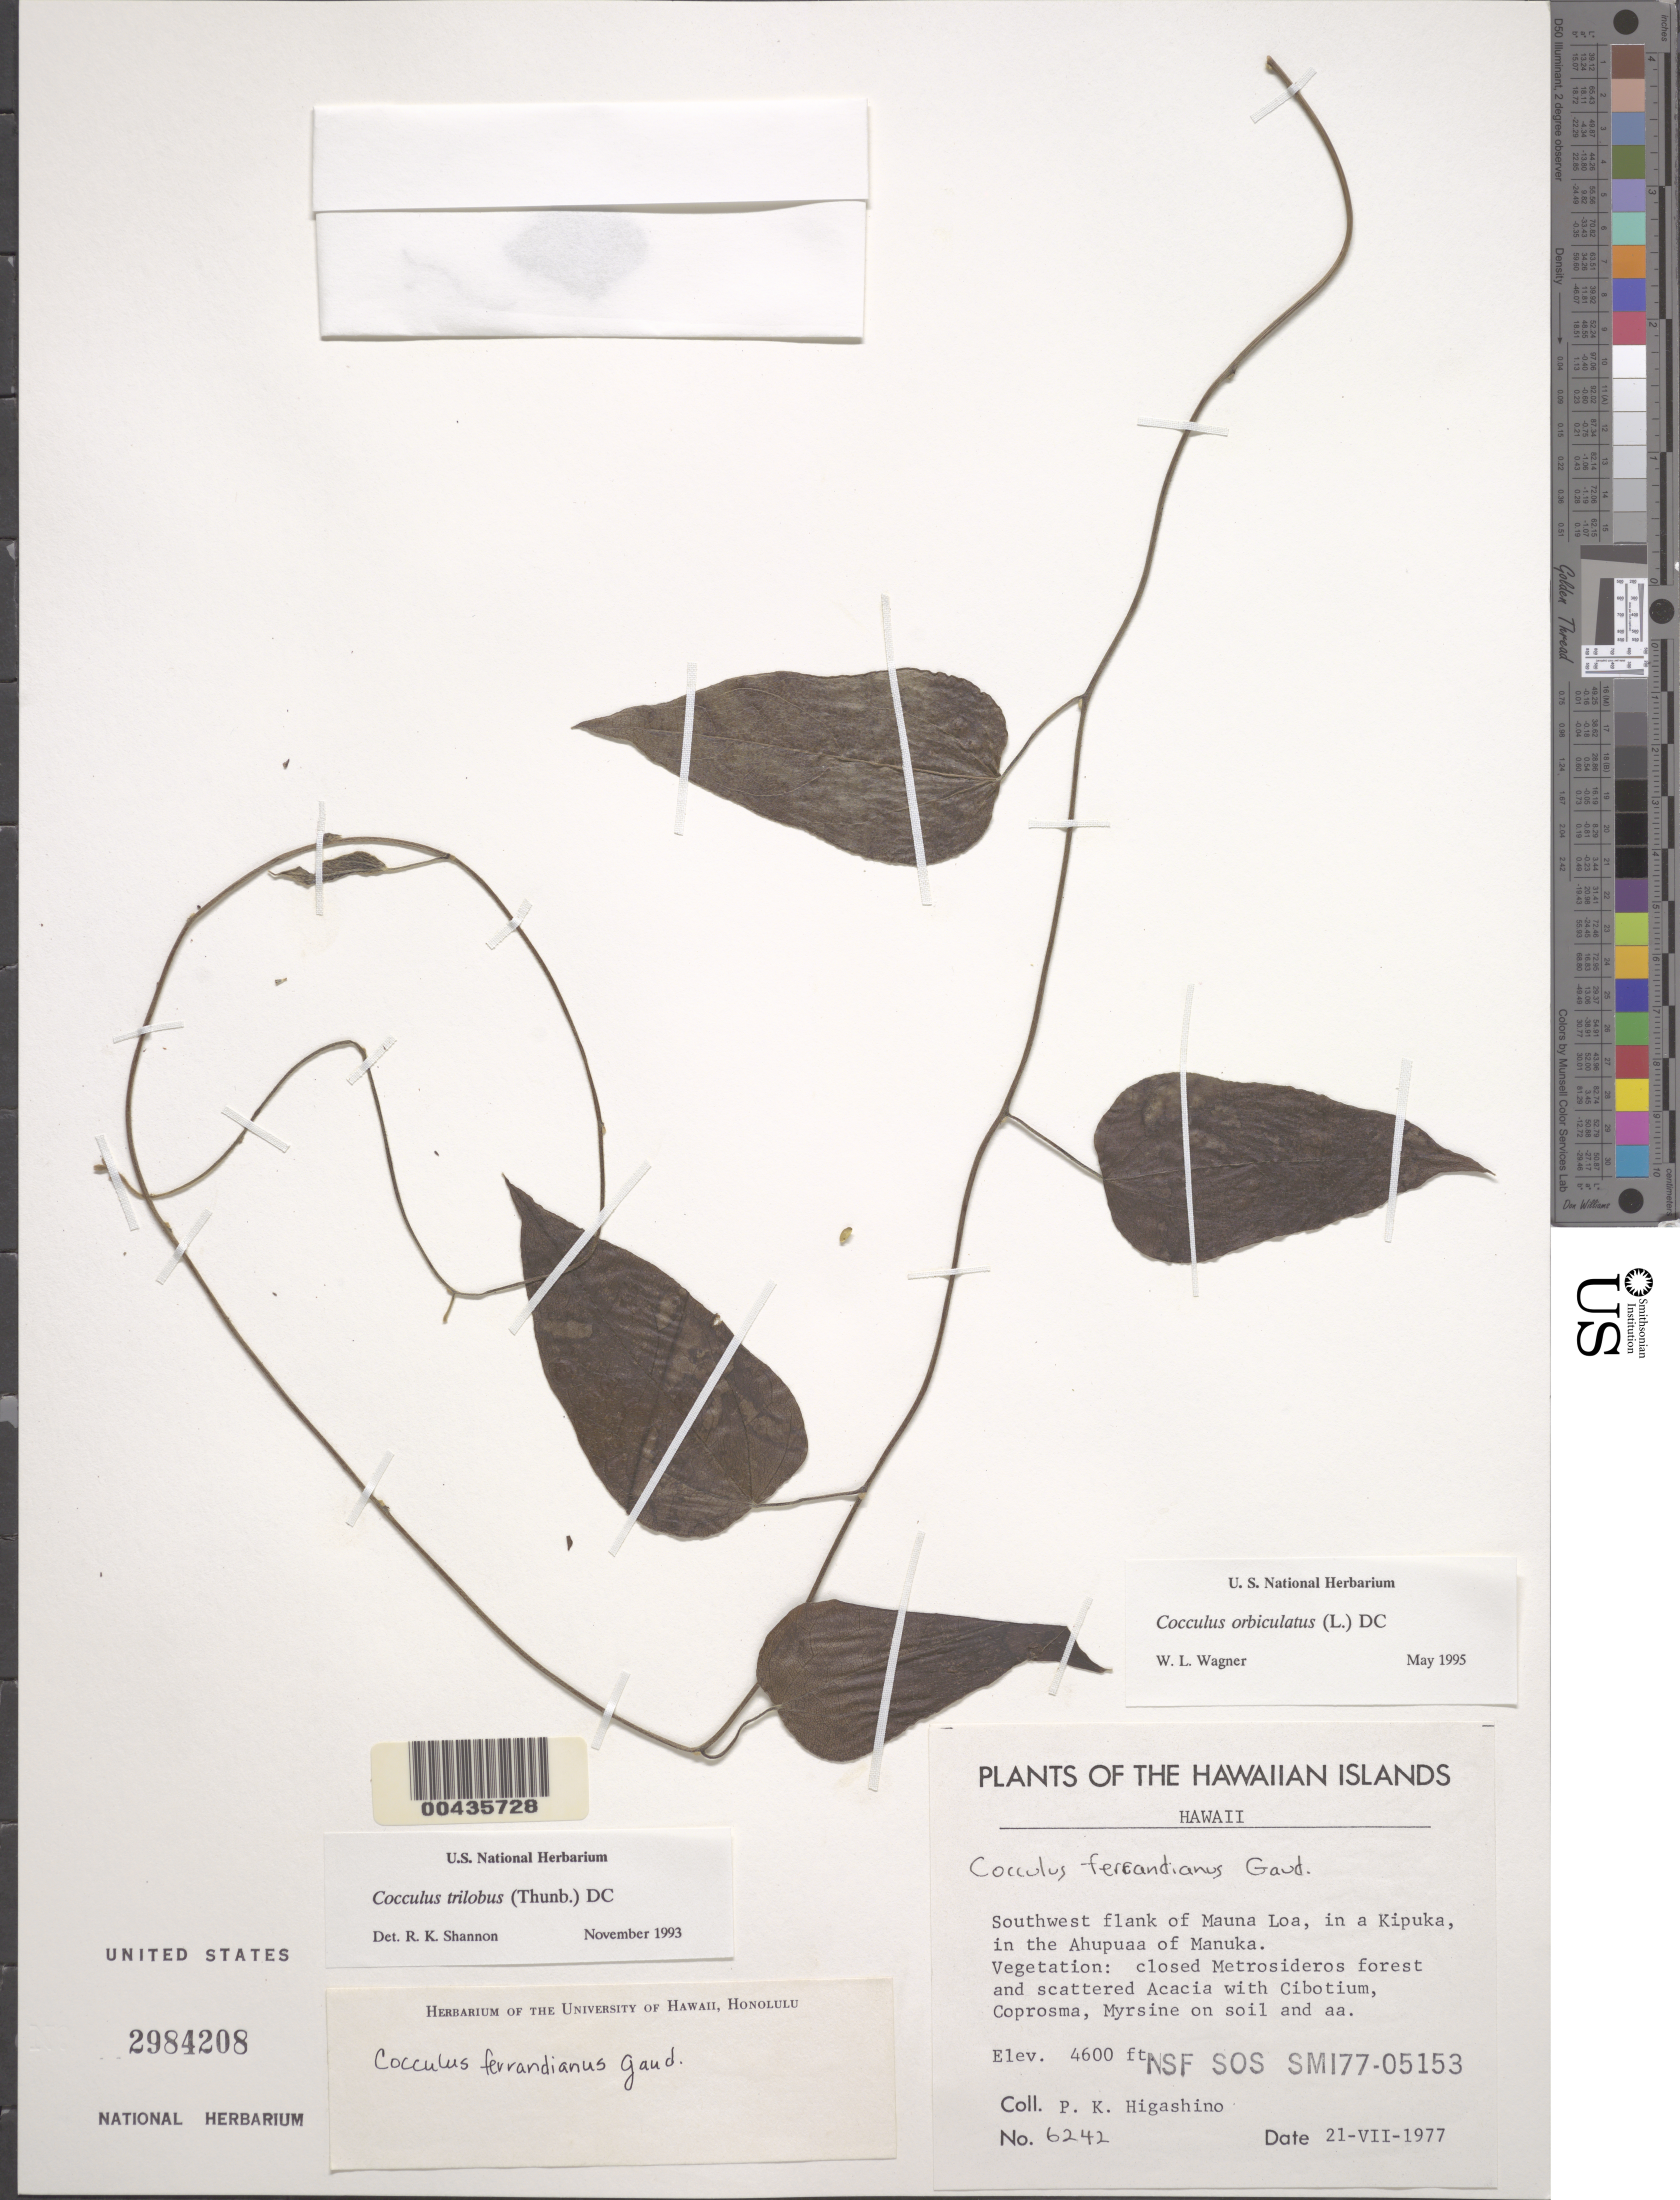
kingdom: Plantae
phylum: Tracheophyta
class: Magnoliopsida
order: Ranunculales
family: Menispermaceae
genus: Cocculus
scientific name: Cocculus orbiculatus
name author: (L.) DC.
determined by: Wagner, W. L., (BOT), Smithsonian Institution - National Museum of Natural History (UNITED STATES)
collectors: P. Higashino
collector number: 6242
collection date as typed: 21 Jul 1977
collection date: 1977-07-21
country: United States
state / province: Hawaii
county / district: Hawaii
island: Hawaii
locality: SW flank of Mauna Loa, in a Kipuka, in the Ahupuaa of Manuka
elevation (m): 1402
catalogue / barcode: US 2984208